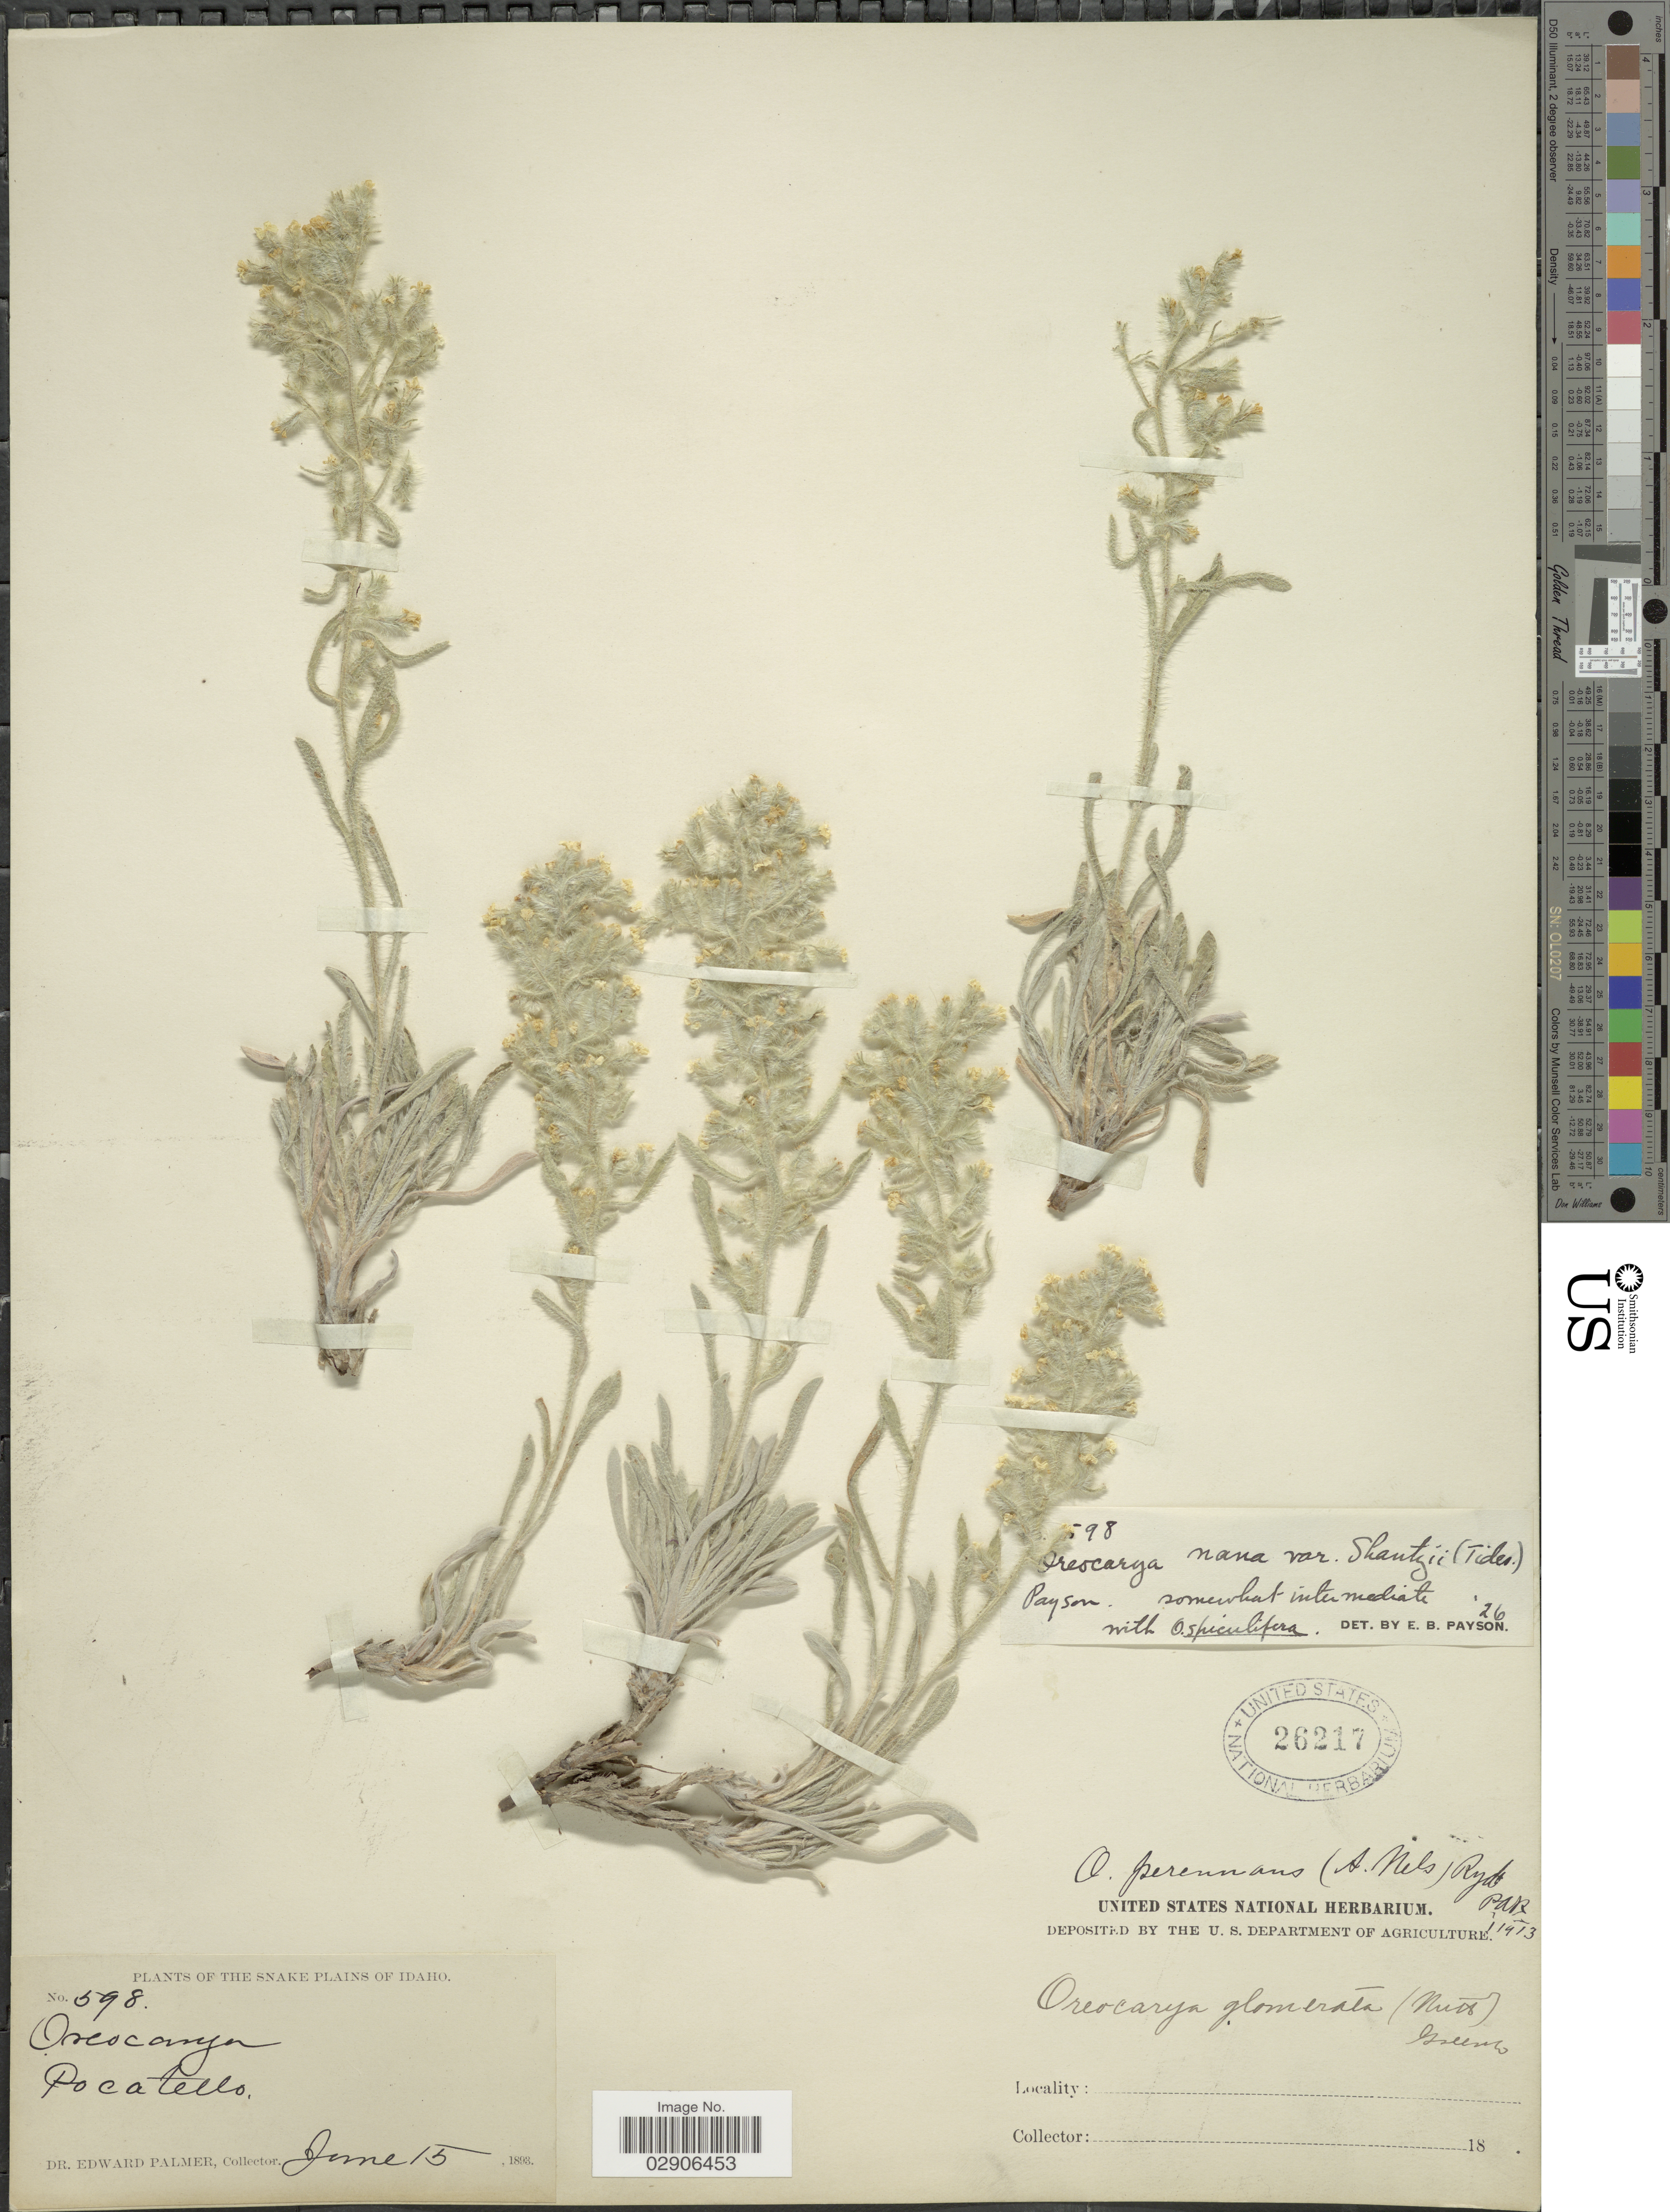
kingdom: Plantae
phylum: Tracheophyta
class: Magnoliopsida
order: Boraginales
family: Boraginaceae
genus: Oreocarya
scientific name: Oreocarya humilis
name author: (A. Gray) Greene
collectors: E. Palmer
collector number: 598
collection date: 1893-06-15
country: United States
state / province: Idaho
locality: The Snake Plains of Idaho. Pocatello.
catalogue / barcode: US 26217